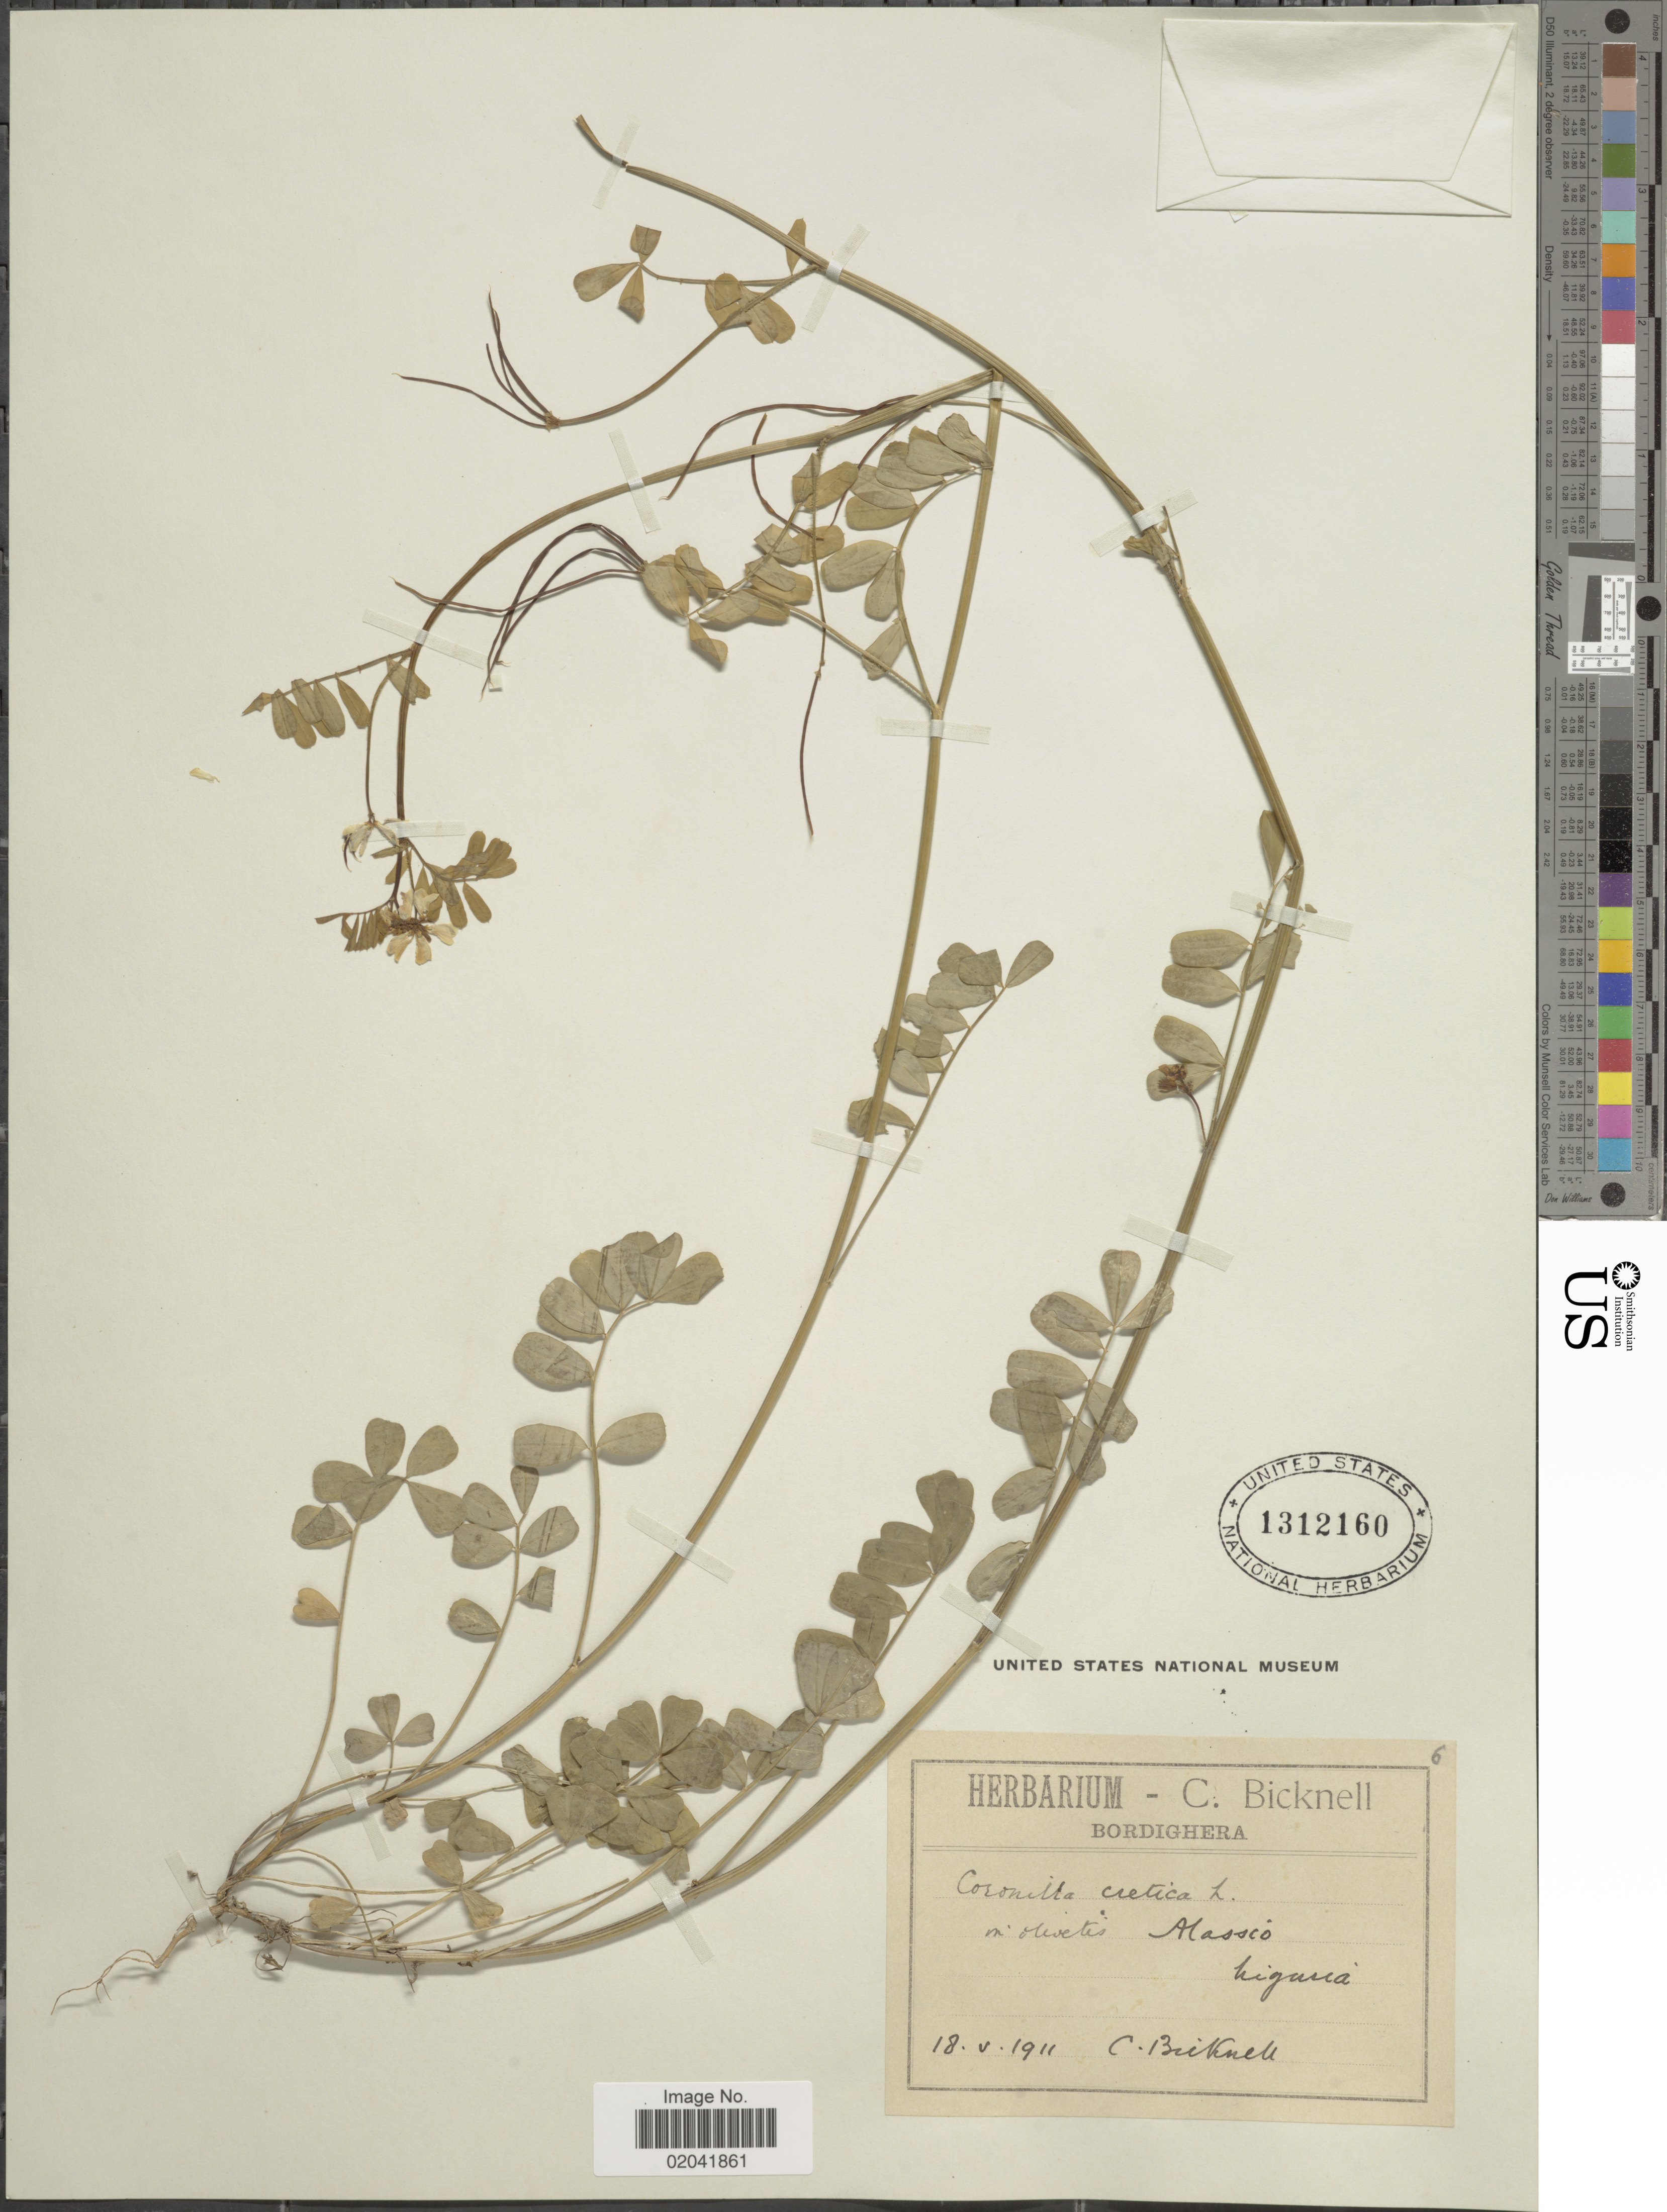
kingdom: Plantae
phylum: Tracheophyta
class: Magnoliopsida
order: Fabales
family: Fabaceae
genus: Coronilla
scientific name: Coronilla cretica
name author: L.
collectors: C. Bicknell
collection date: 1911-05-18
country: Italy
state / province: Liguria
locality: Alassio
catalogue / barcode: US 1312160